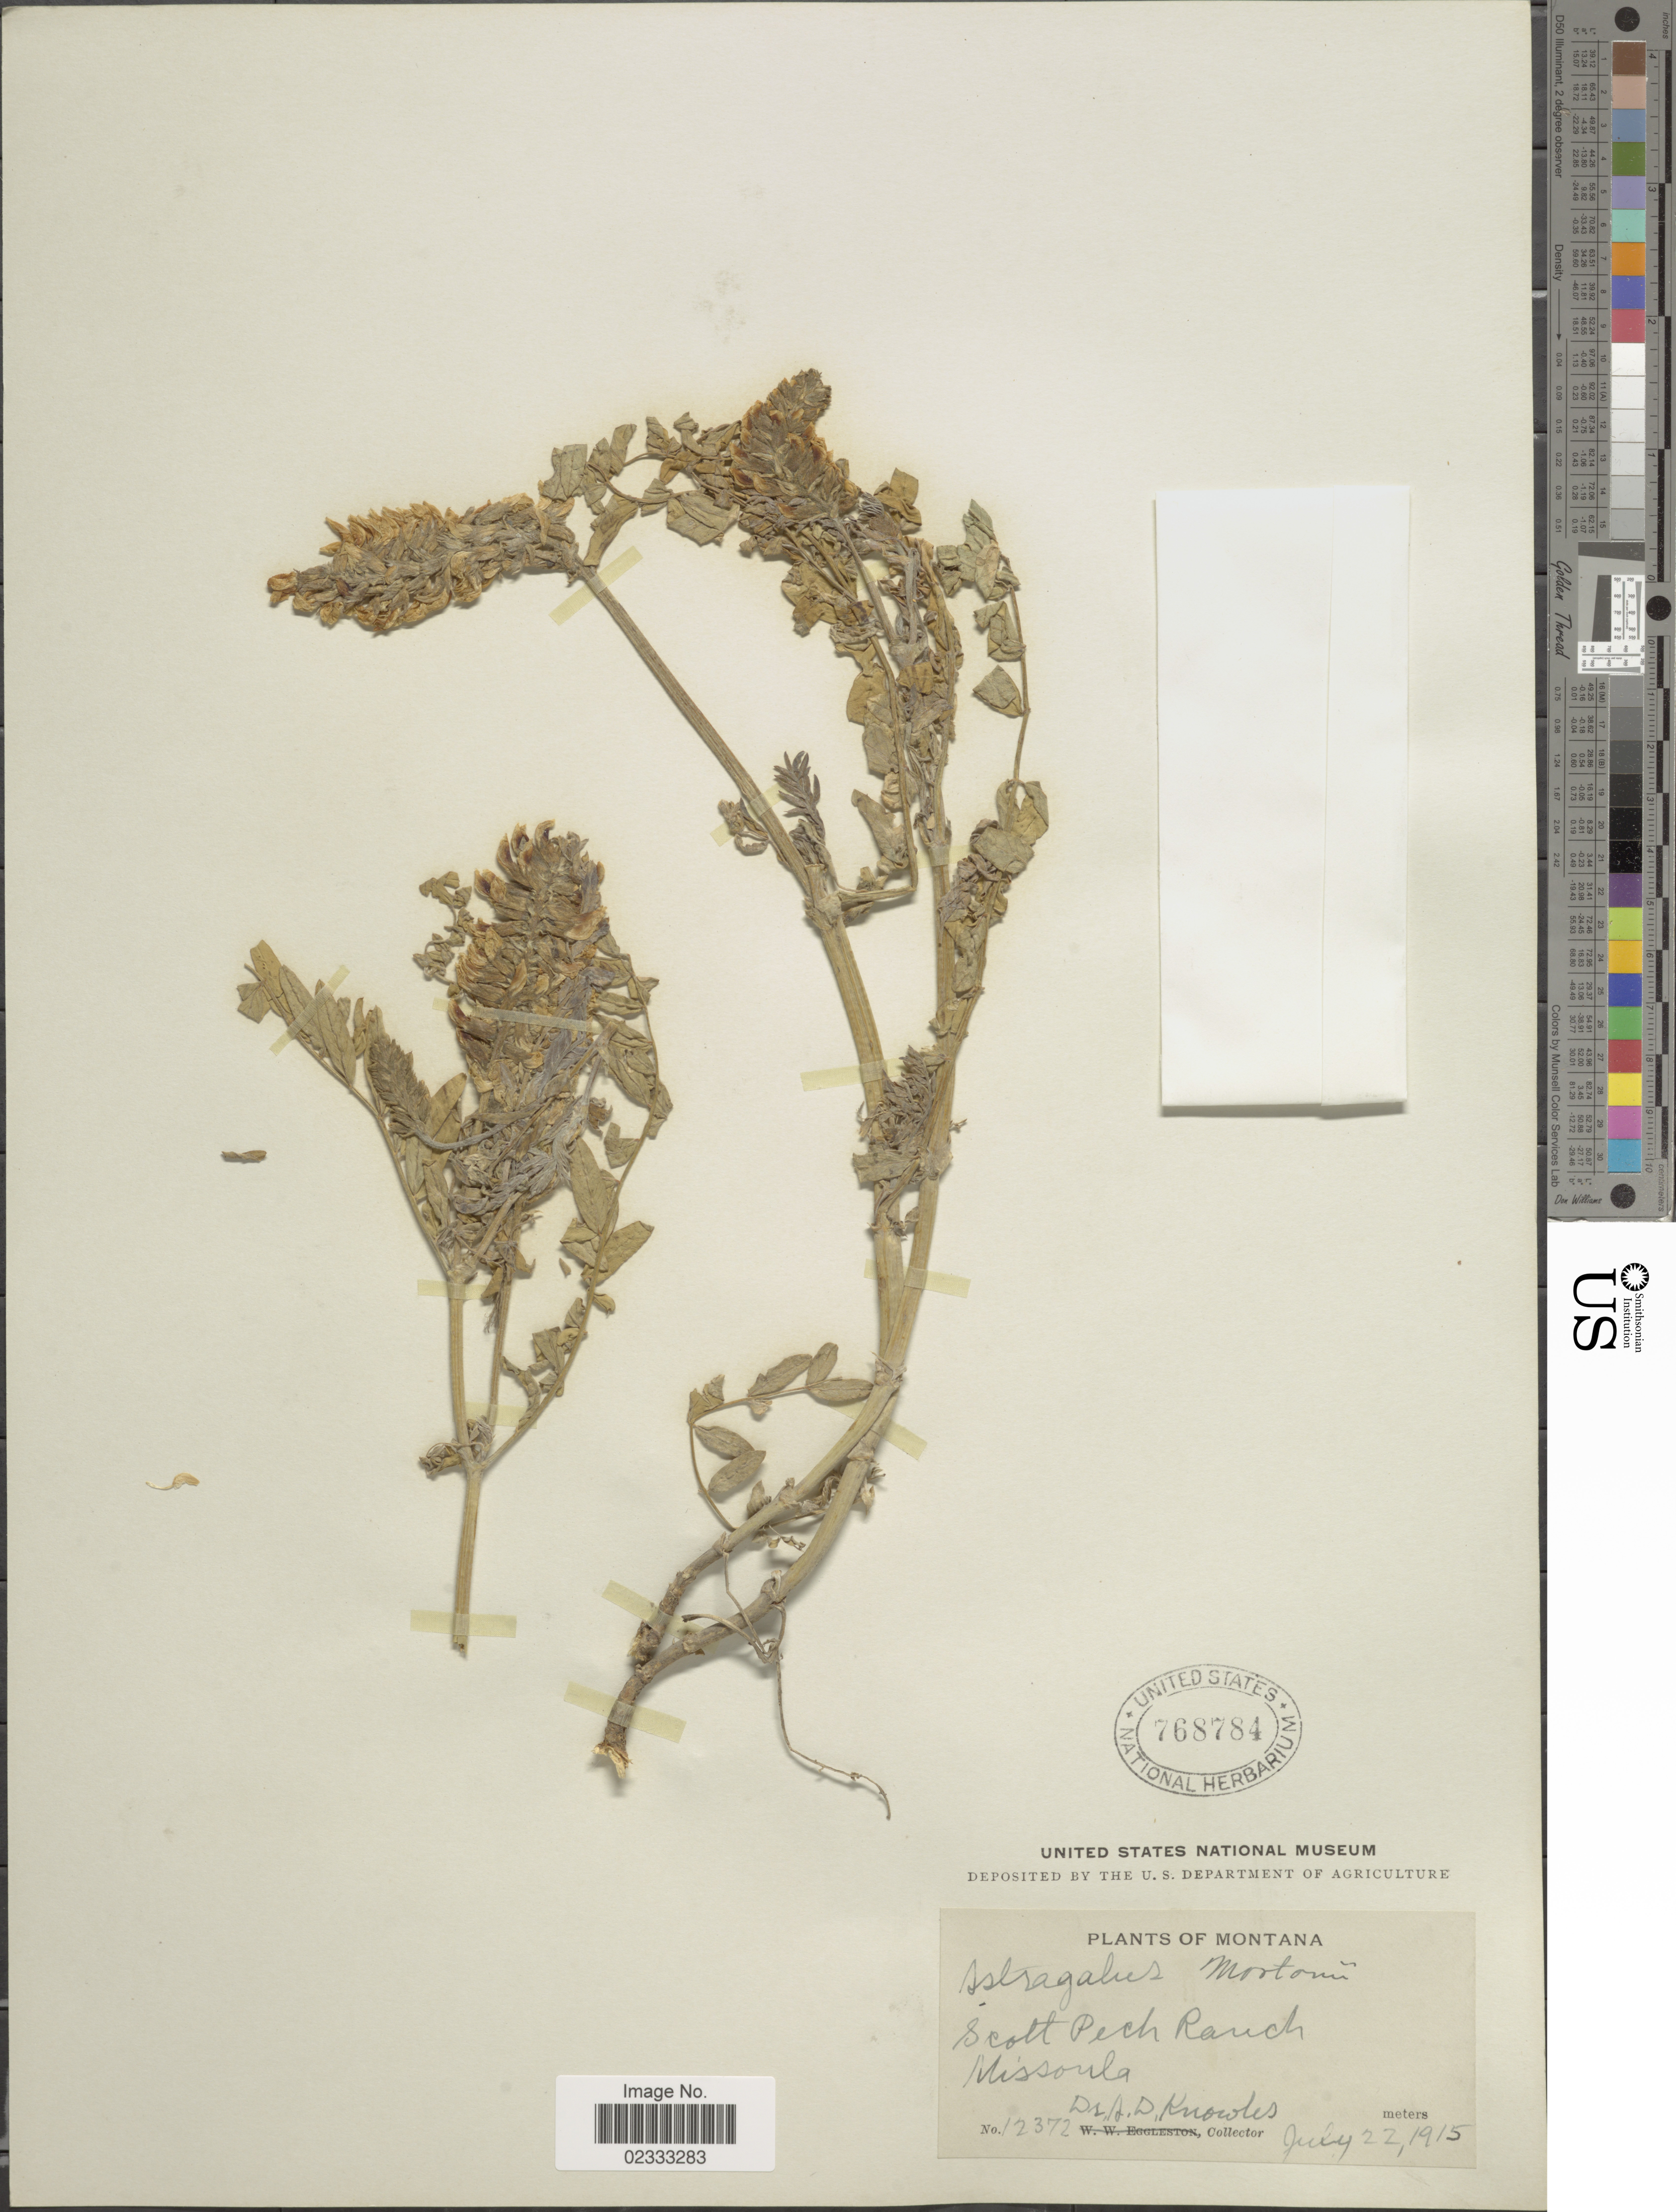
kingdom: Plantae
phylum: Tracheophyta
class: Magnoliopsida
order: Fabales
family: Fabaceae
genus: Astragalus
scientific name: Astragalus mortonii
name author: Nutt.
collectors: A. Knowles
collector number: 12372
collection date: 1915-07-22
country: United States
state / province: Montana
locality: Scott Pech Ranch, Missoula.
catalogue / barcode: US 768784